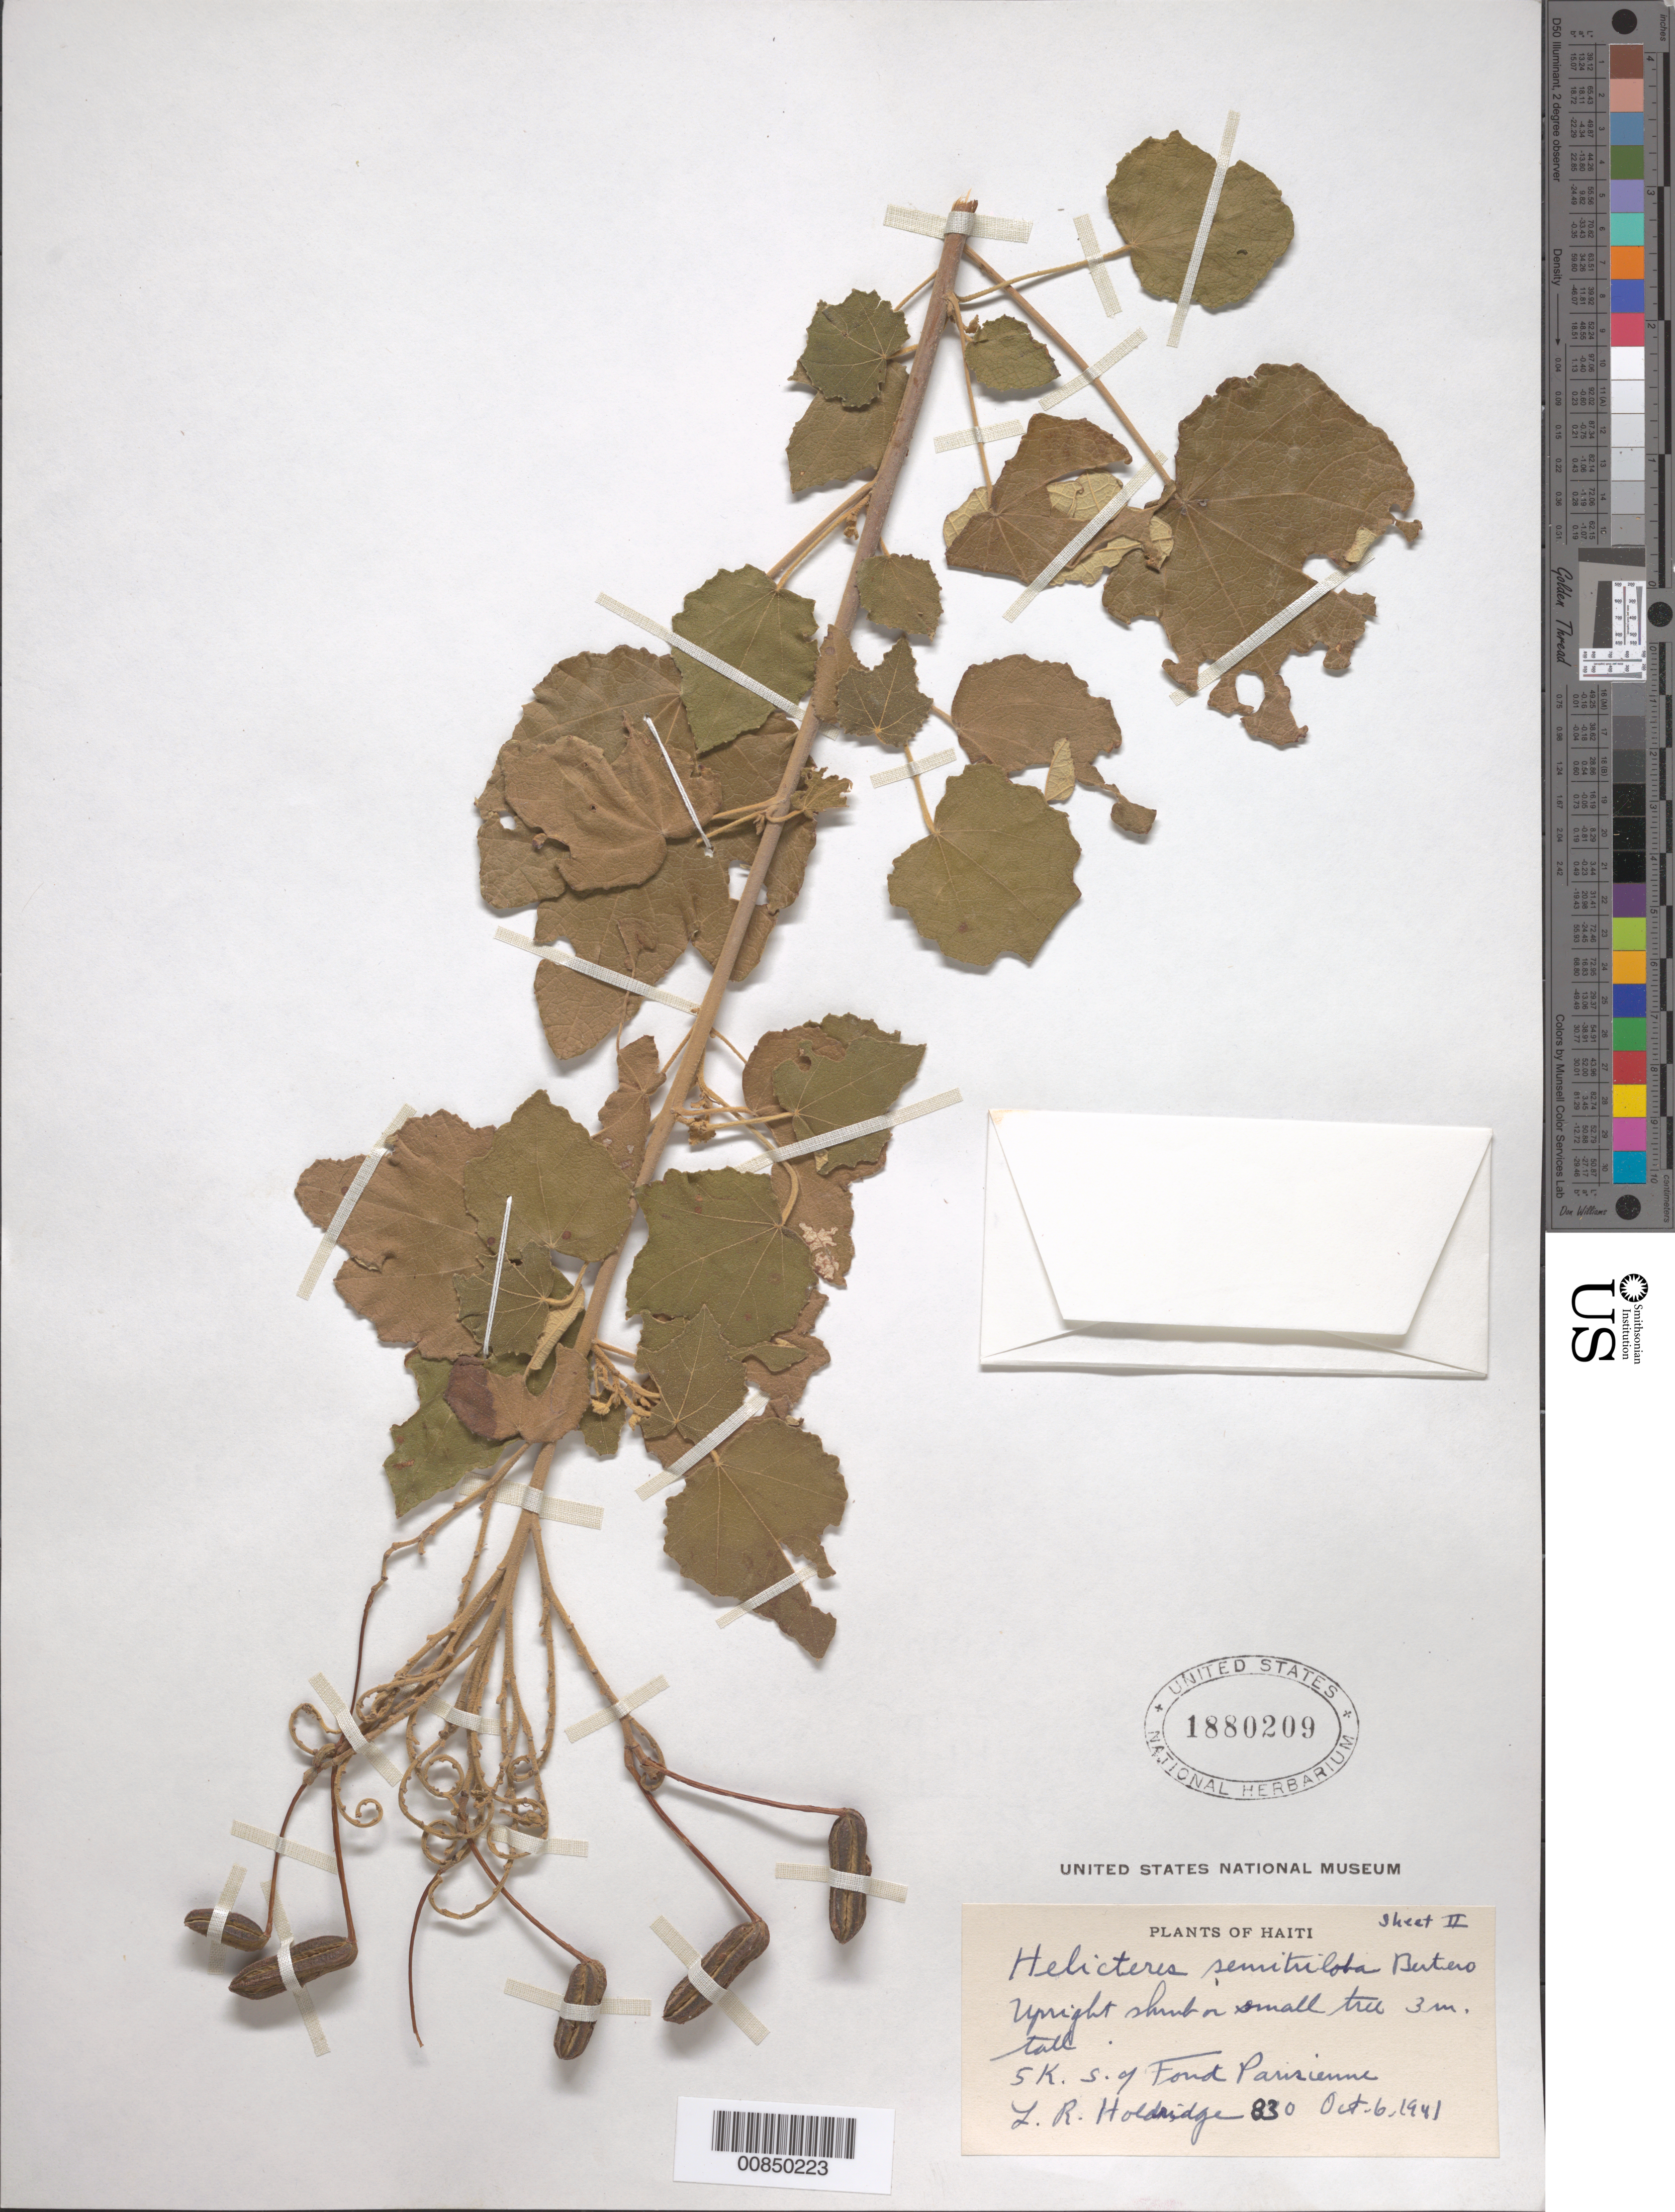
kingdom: Plantae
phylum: Tracheophyta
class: Magnoliopsida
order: Malvales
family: Malvaceae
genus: Helicteres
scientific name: Helicteres semitriloba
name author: Bertero ex DC.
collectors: L. Holdridge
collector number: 830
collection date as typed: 06 Oct 1941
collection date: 1941-10-06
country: Haiti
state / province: Ouest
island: Hispaniola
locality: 5 k. S of Fond Parisien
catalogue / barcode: US 1880209